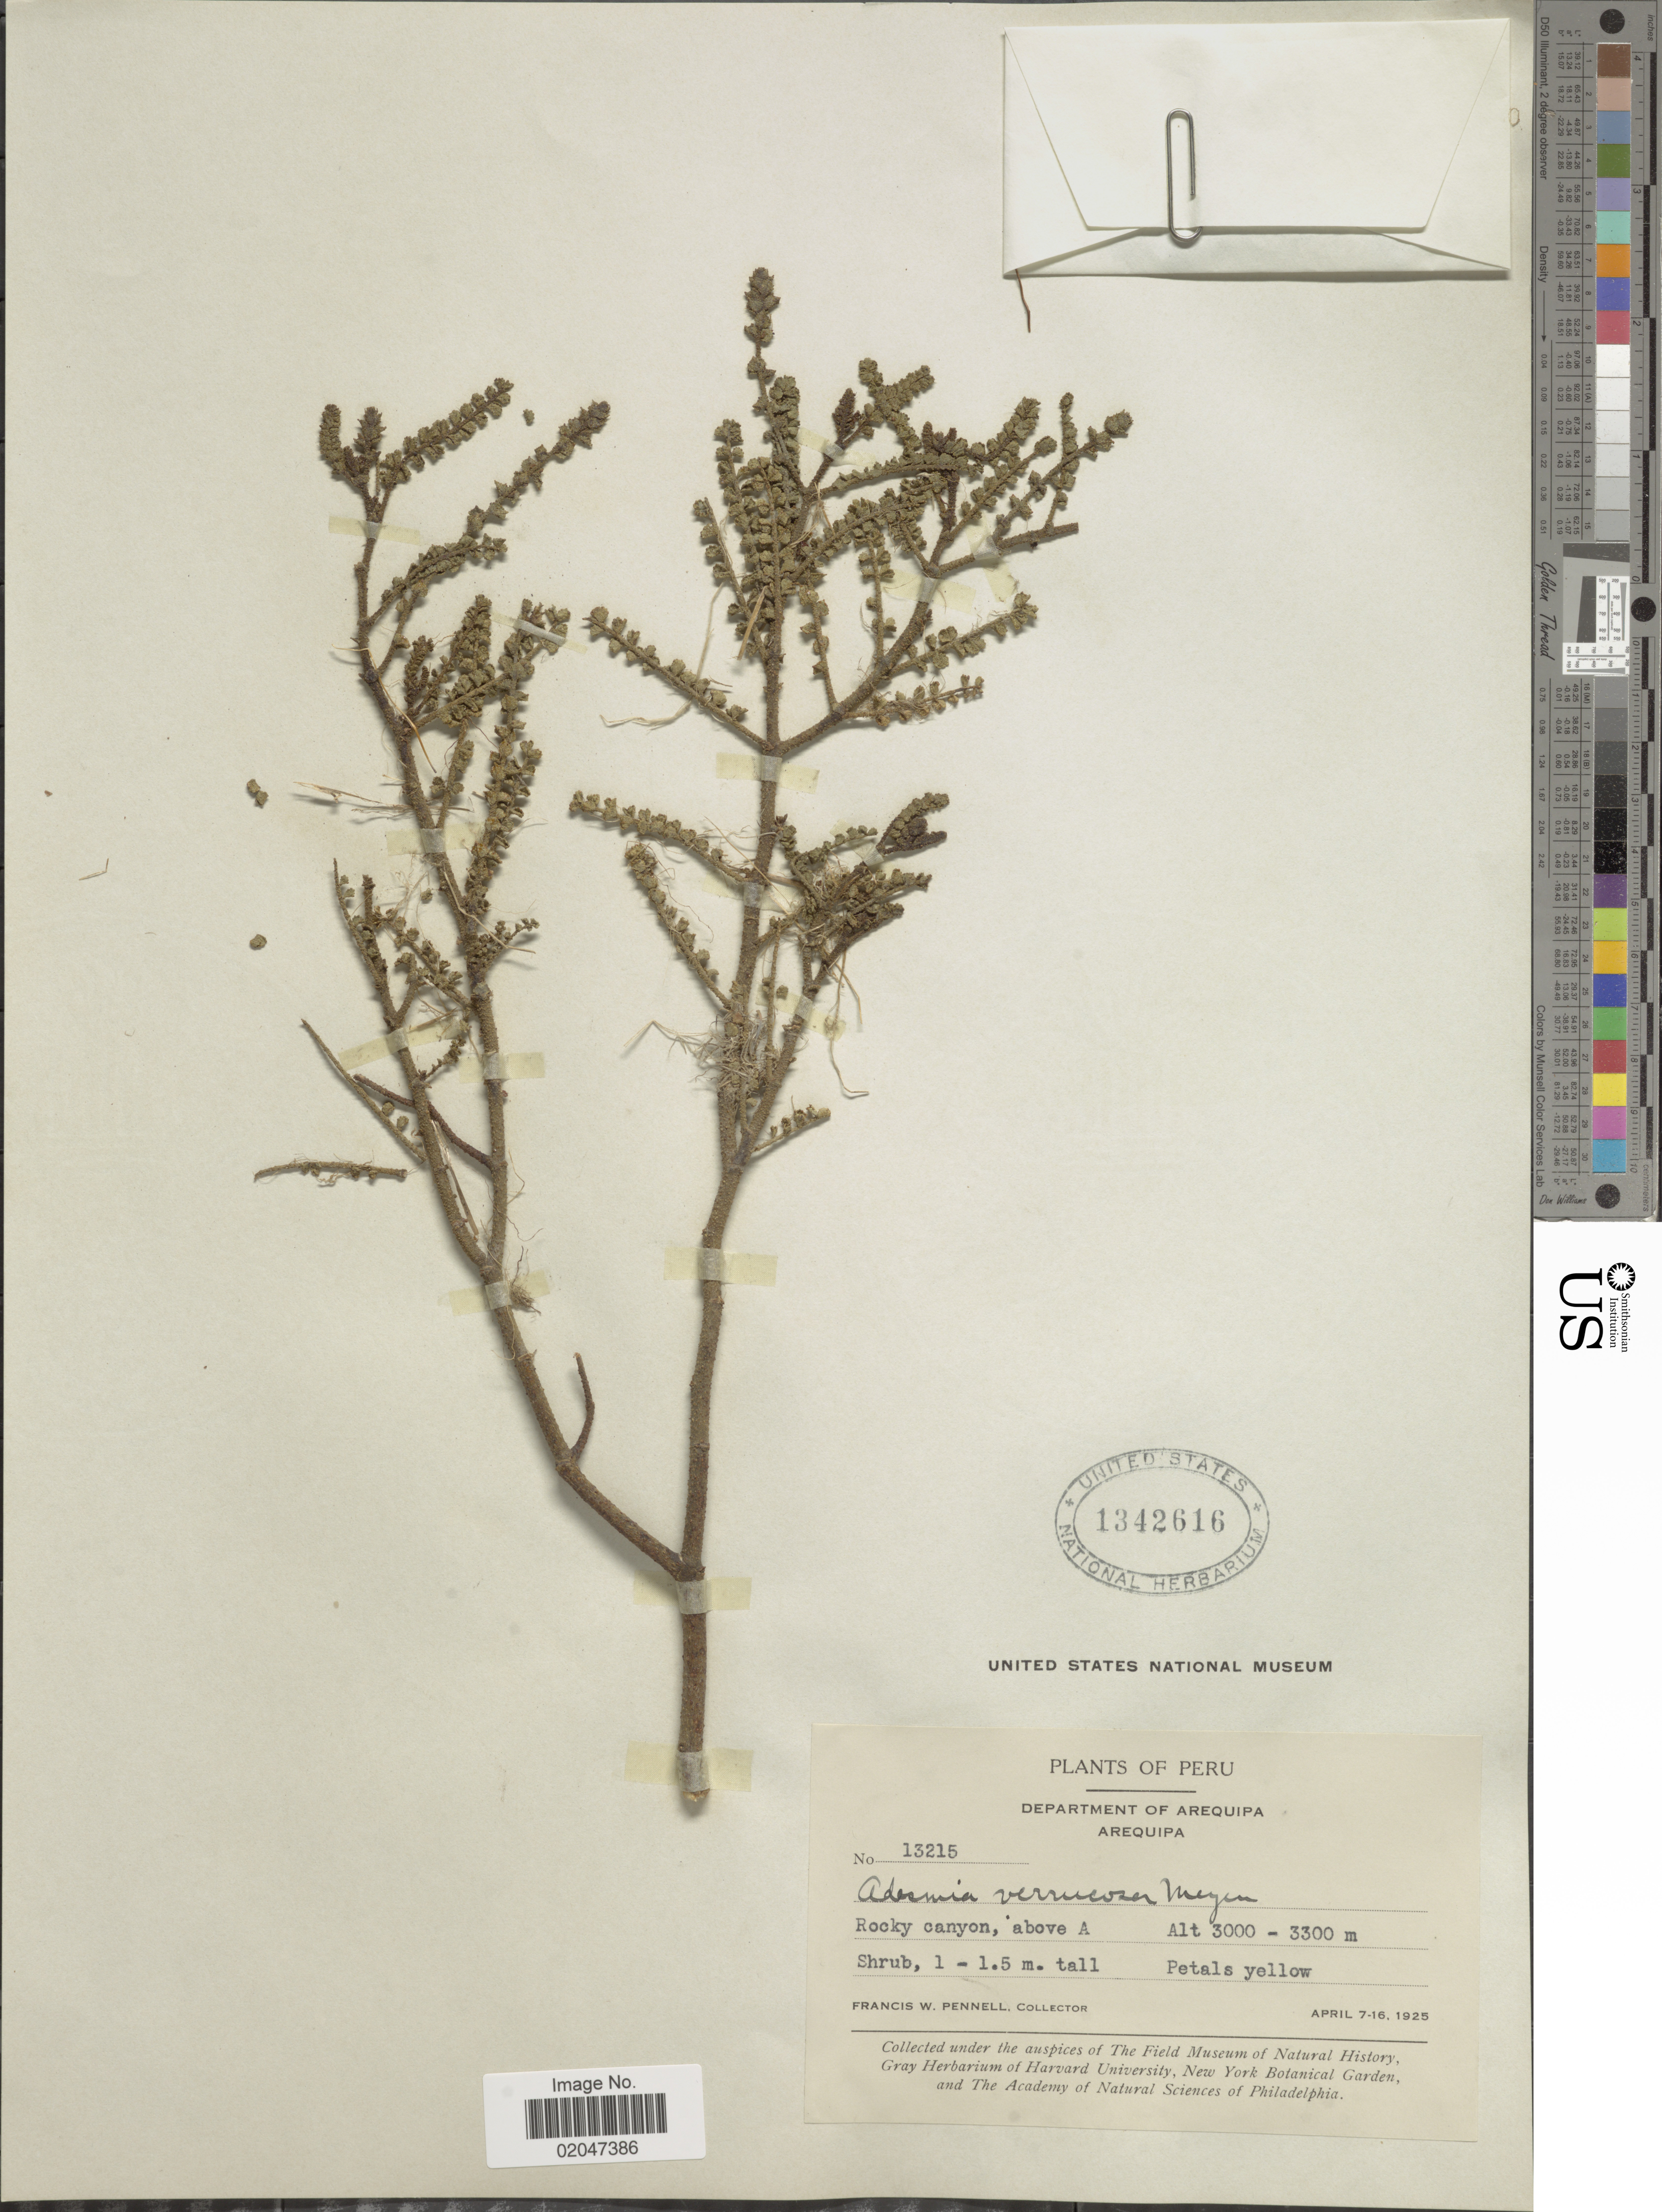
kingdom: Plantae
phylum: Tracheophyta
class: Magnoliopsida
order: Fabales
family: Fabaceae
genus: Adesmia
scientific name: Adesmia verrucosa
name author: Meyen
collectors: F. W. Pennell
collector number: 13215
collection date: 1925-04-07/1925-04-16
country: Peru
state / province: Arequipa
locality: Rocky canyon, above A. Department of Arequipa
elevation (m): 3000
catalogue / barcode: US 1342616